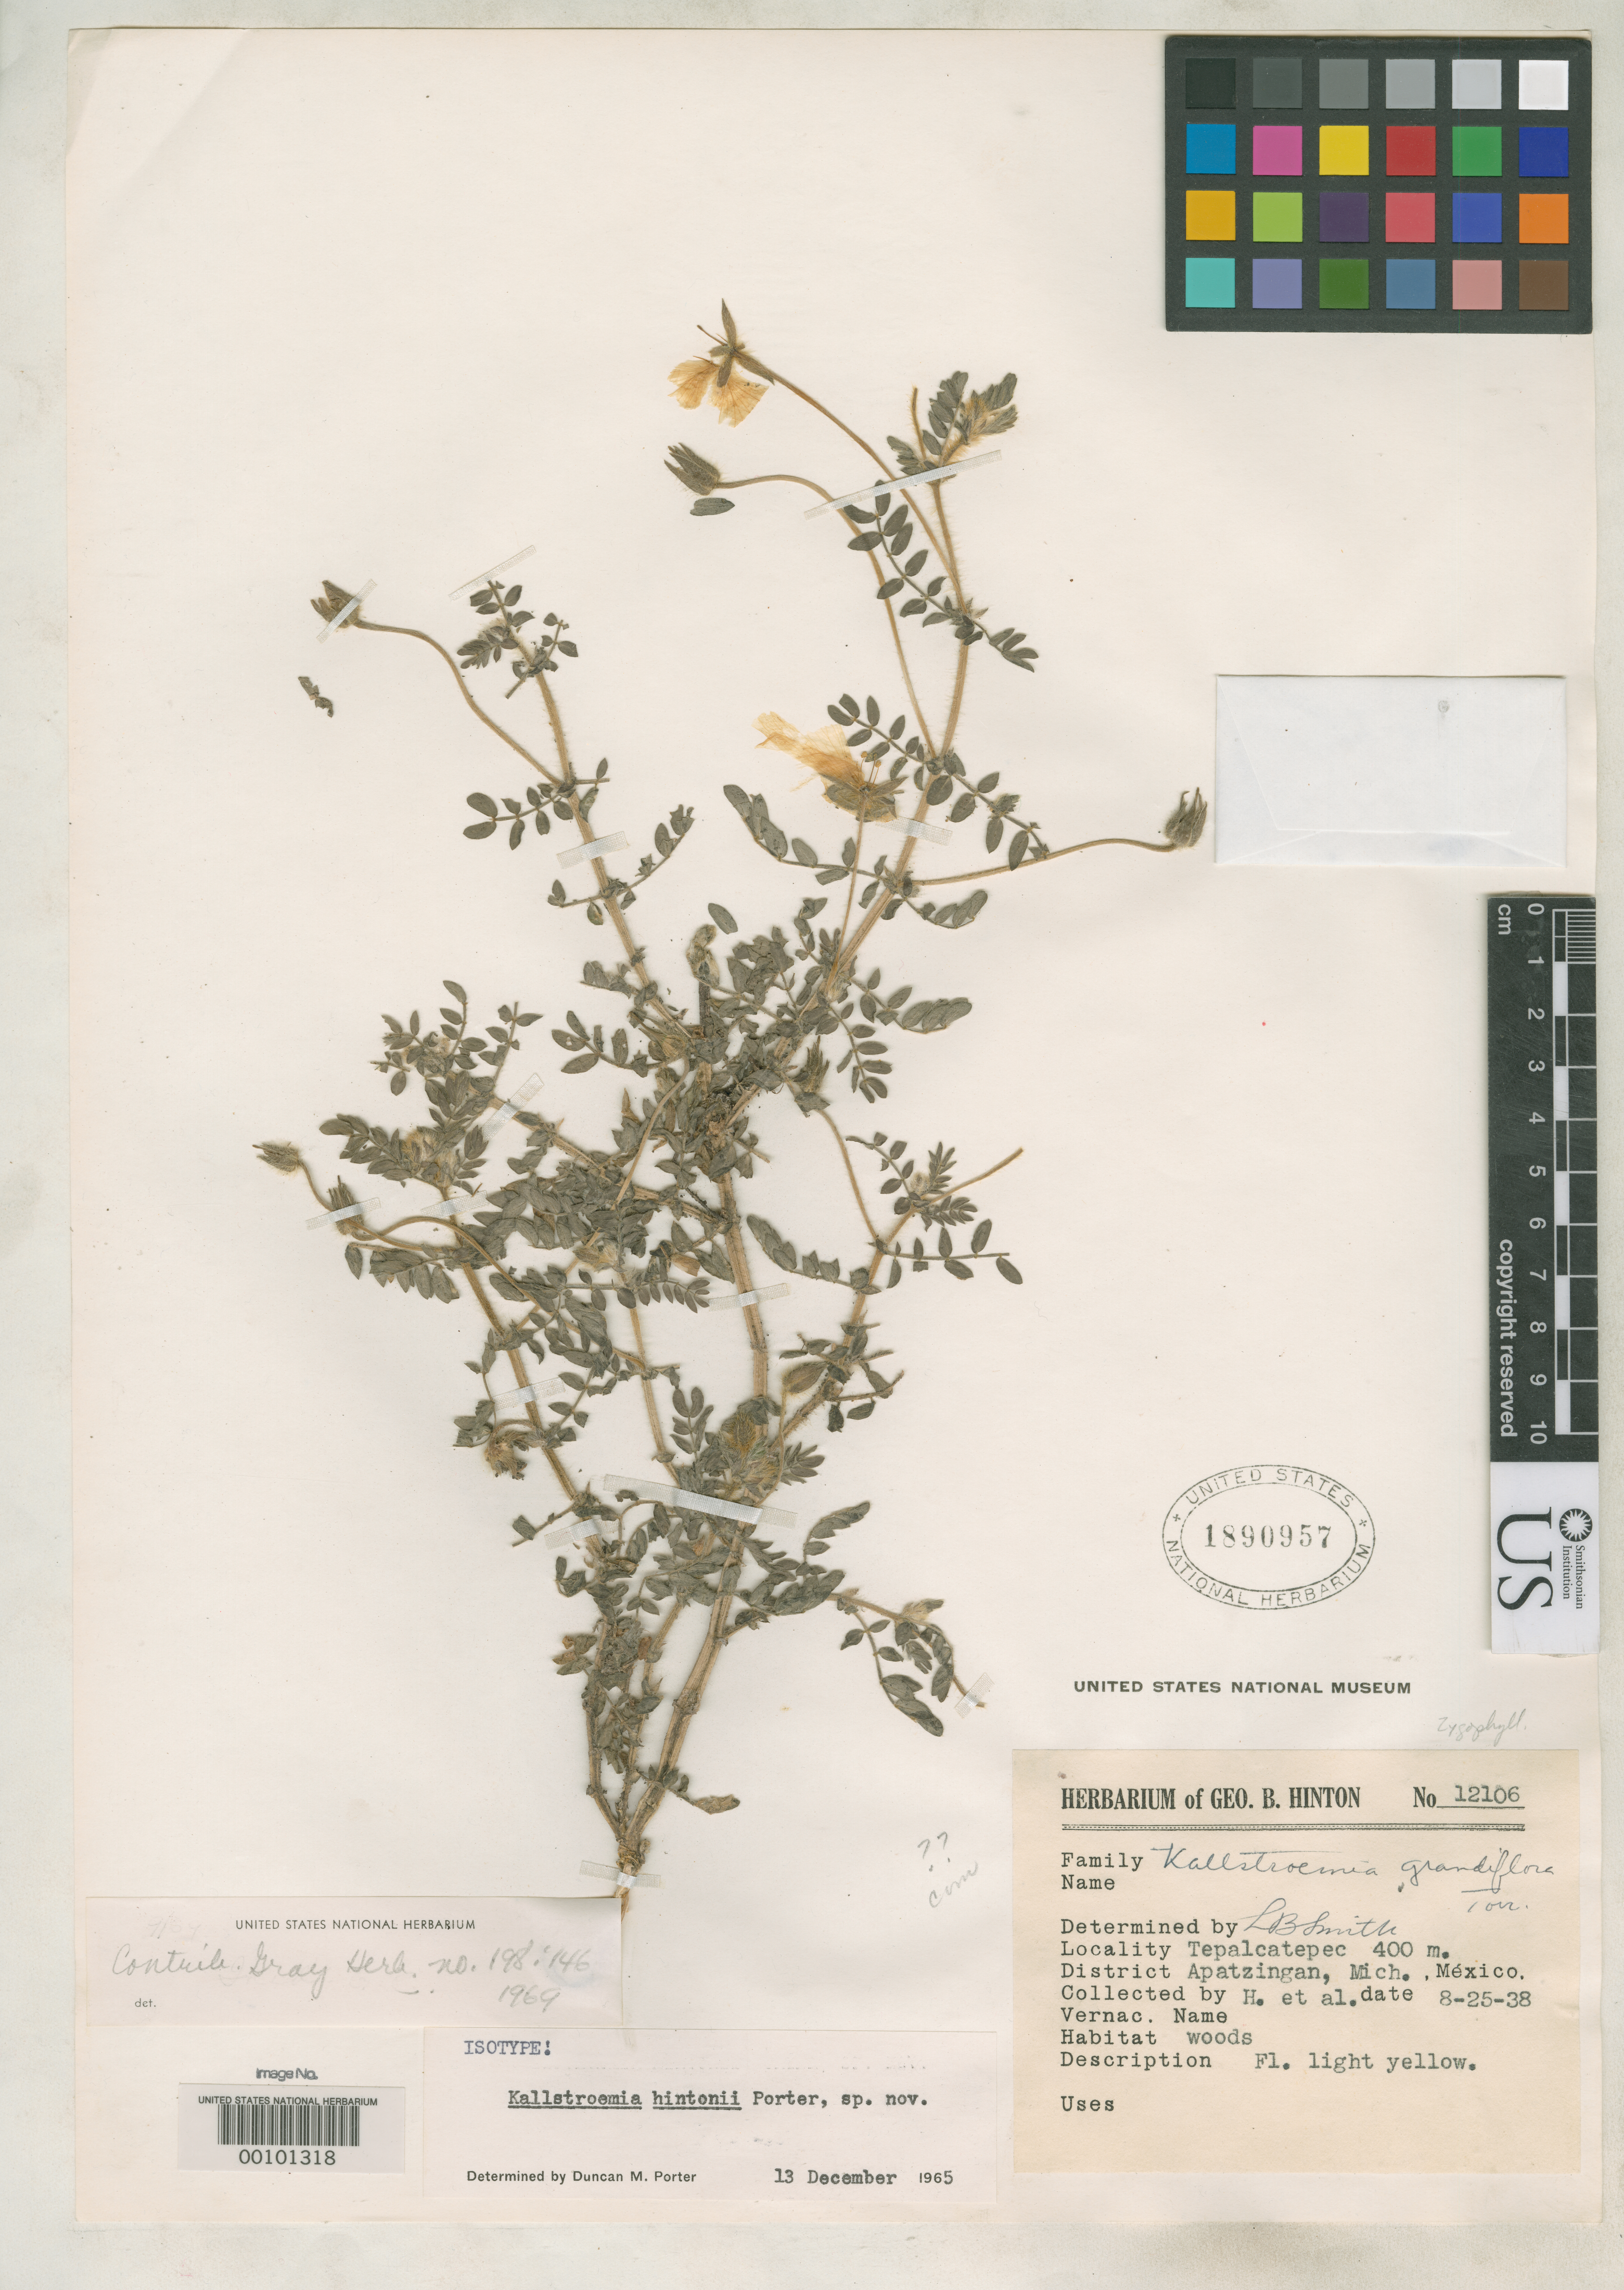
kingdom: Plantae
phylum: Tracheophyta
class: Magnoliopsida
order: Zygophyllales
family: Zygophyllaceae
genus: Kallstroemia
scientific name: Kallstroemia hintonii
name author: D.M. Porter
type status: Isotype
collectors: G. B. Hinton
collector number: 12106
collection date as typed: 25 Aug 1938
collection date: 1938-08-25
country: Mexico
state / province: Michoacán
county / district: Apatzingan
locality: Tepalcatepec.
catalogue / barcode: US 1890957